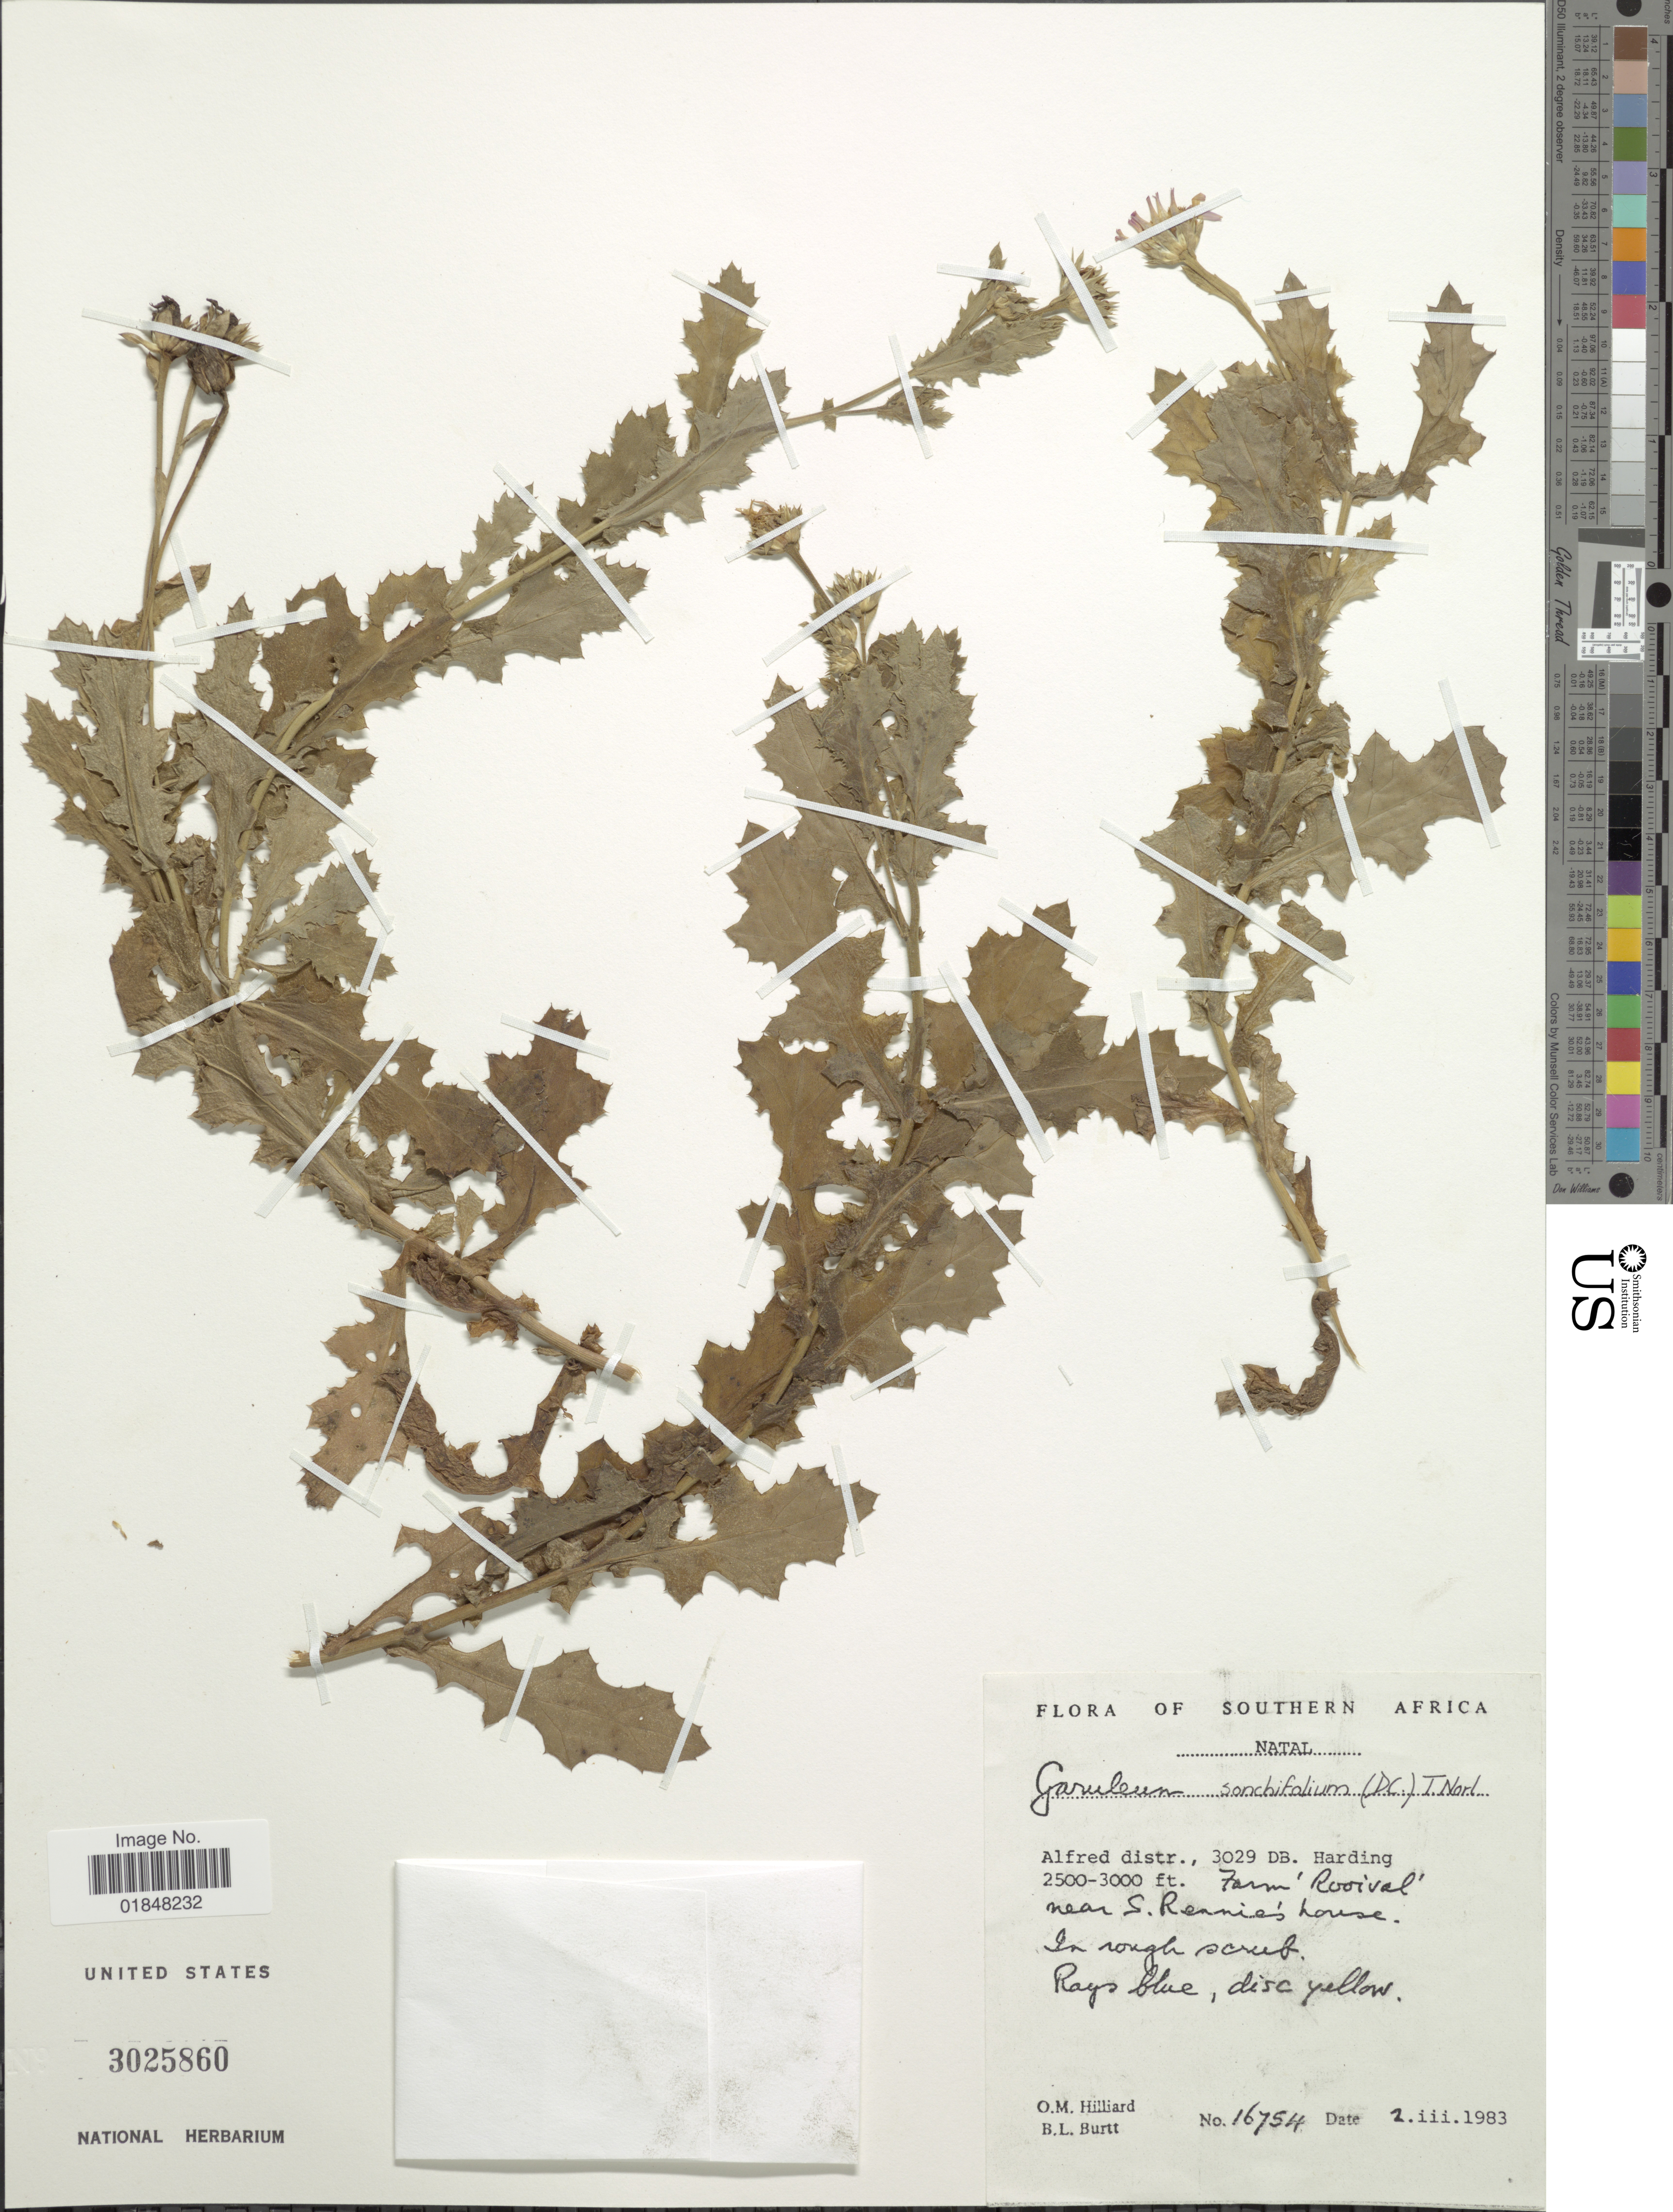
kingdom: Plantae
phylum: Tracheophyta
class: Magnoliopsida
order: Asterales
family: Asteraceae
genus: Garuleum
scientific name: Garuleum sonchifolium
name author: (DC.) Norl.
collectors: O. M. Hilliard & B. L. Burtt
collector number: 16754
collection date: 1983-03-02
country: South Africa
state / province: KwaZulu-Natal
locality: Natal, Alfred distr., 3029 DB Harding, Farm 'Rooival' near S. Rennies house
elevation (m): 762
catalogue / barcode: US 3025860